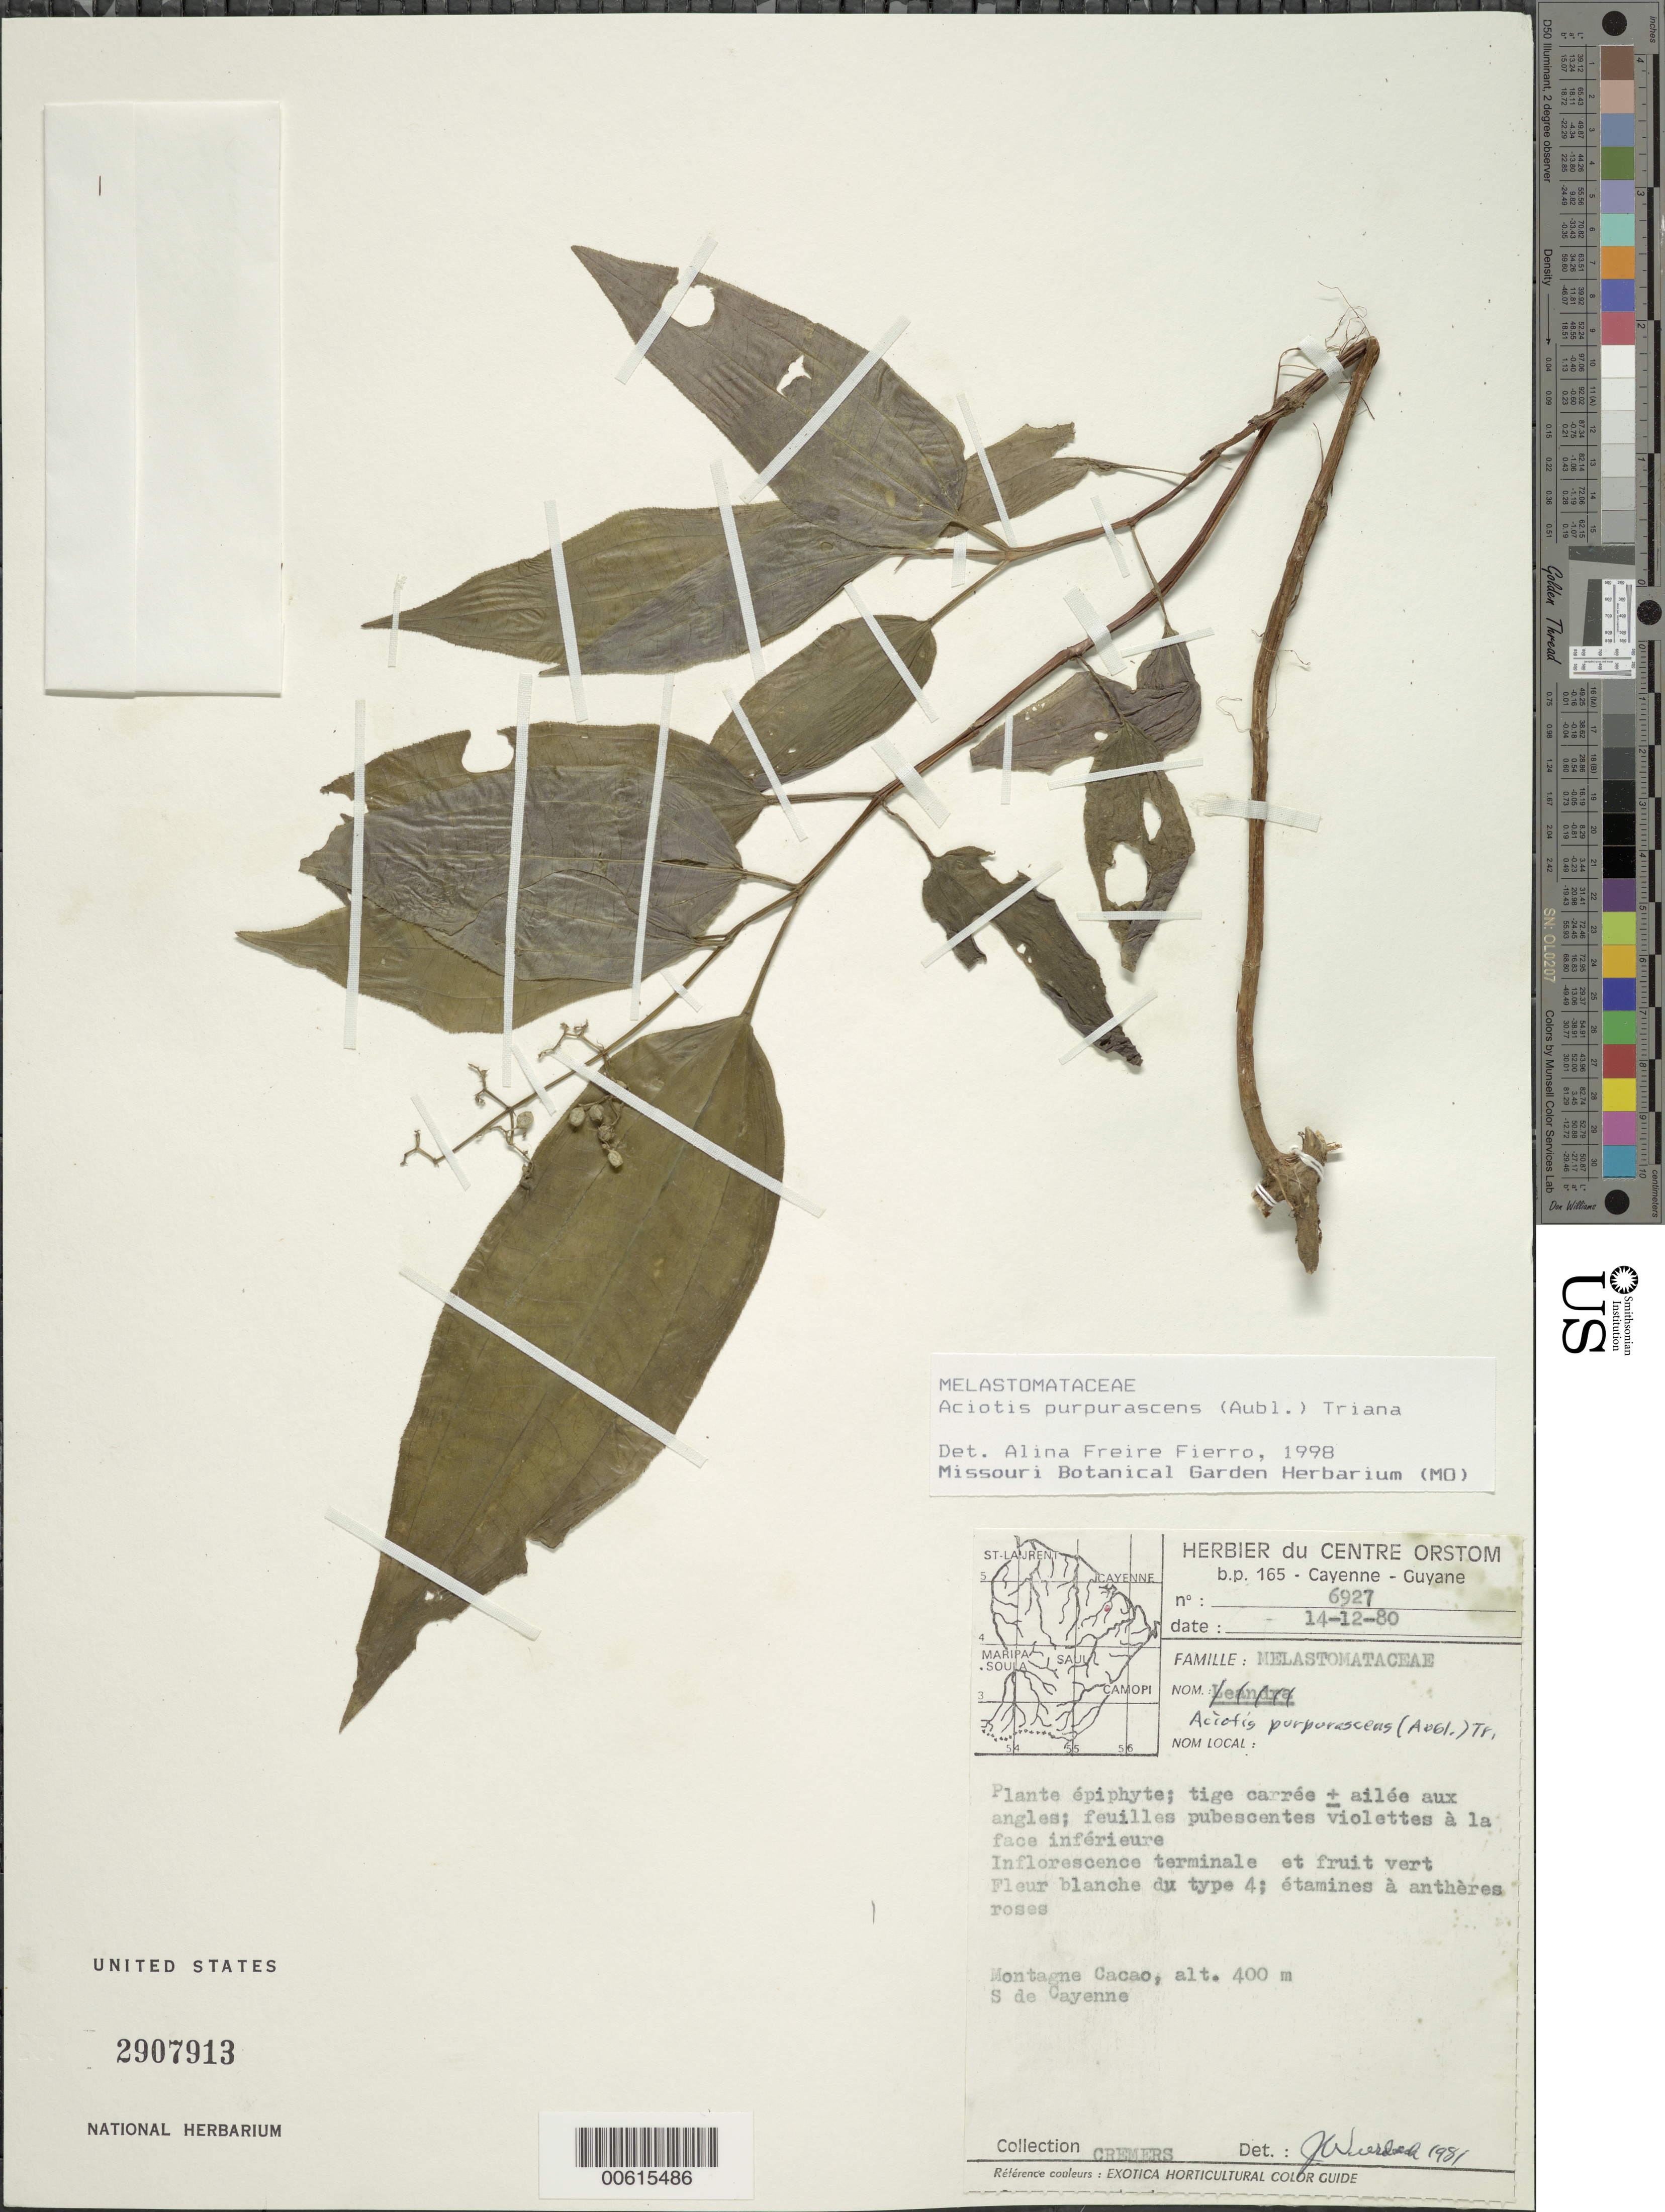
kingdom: Plantae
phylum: Tracheophyta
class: Magnoliopsida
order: Myrtales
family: Melastomataceae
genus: Aciotis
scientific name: Aciotis purpurascens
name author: (Aubl.) Triana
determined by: Freire-Fierro, A.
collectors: G. Cremers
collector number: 6927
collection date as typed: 14-Dec-80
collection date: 1980-12-14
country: French Guiana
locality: Montagne Cacao, Bassin de la Comté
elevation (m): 400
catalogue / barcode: US 2907913